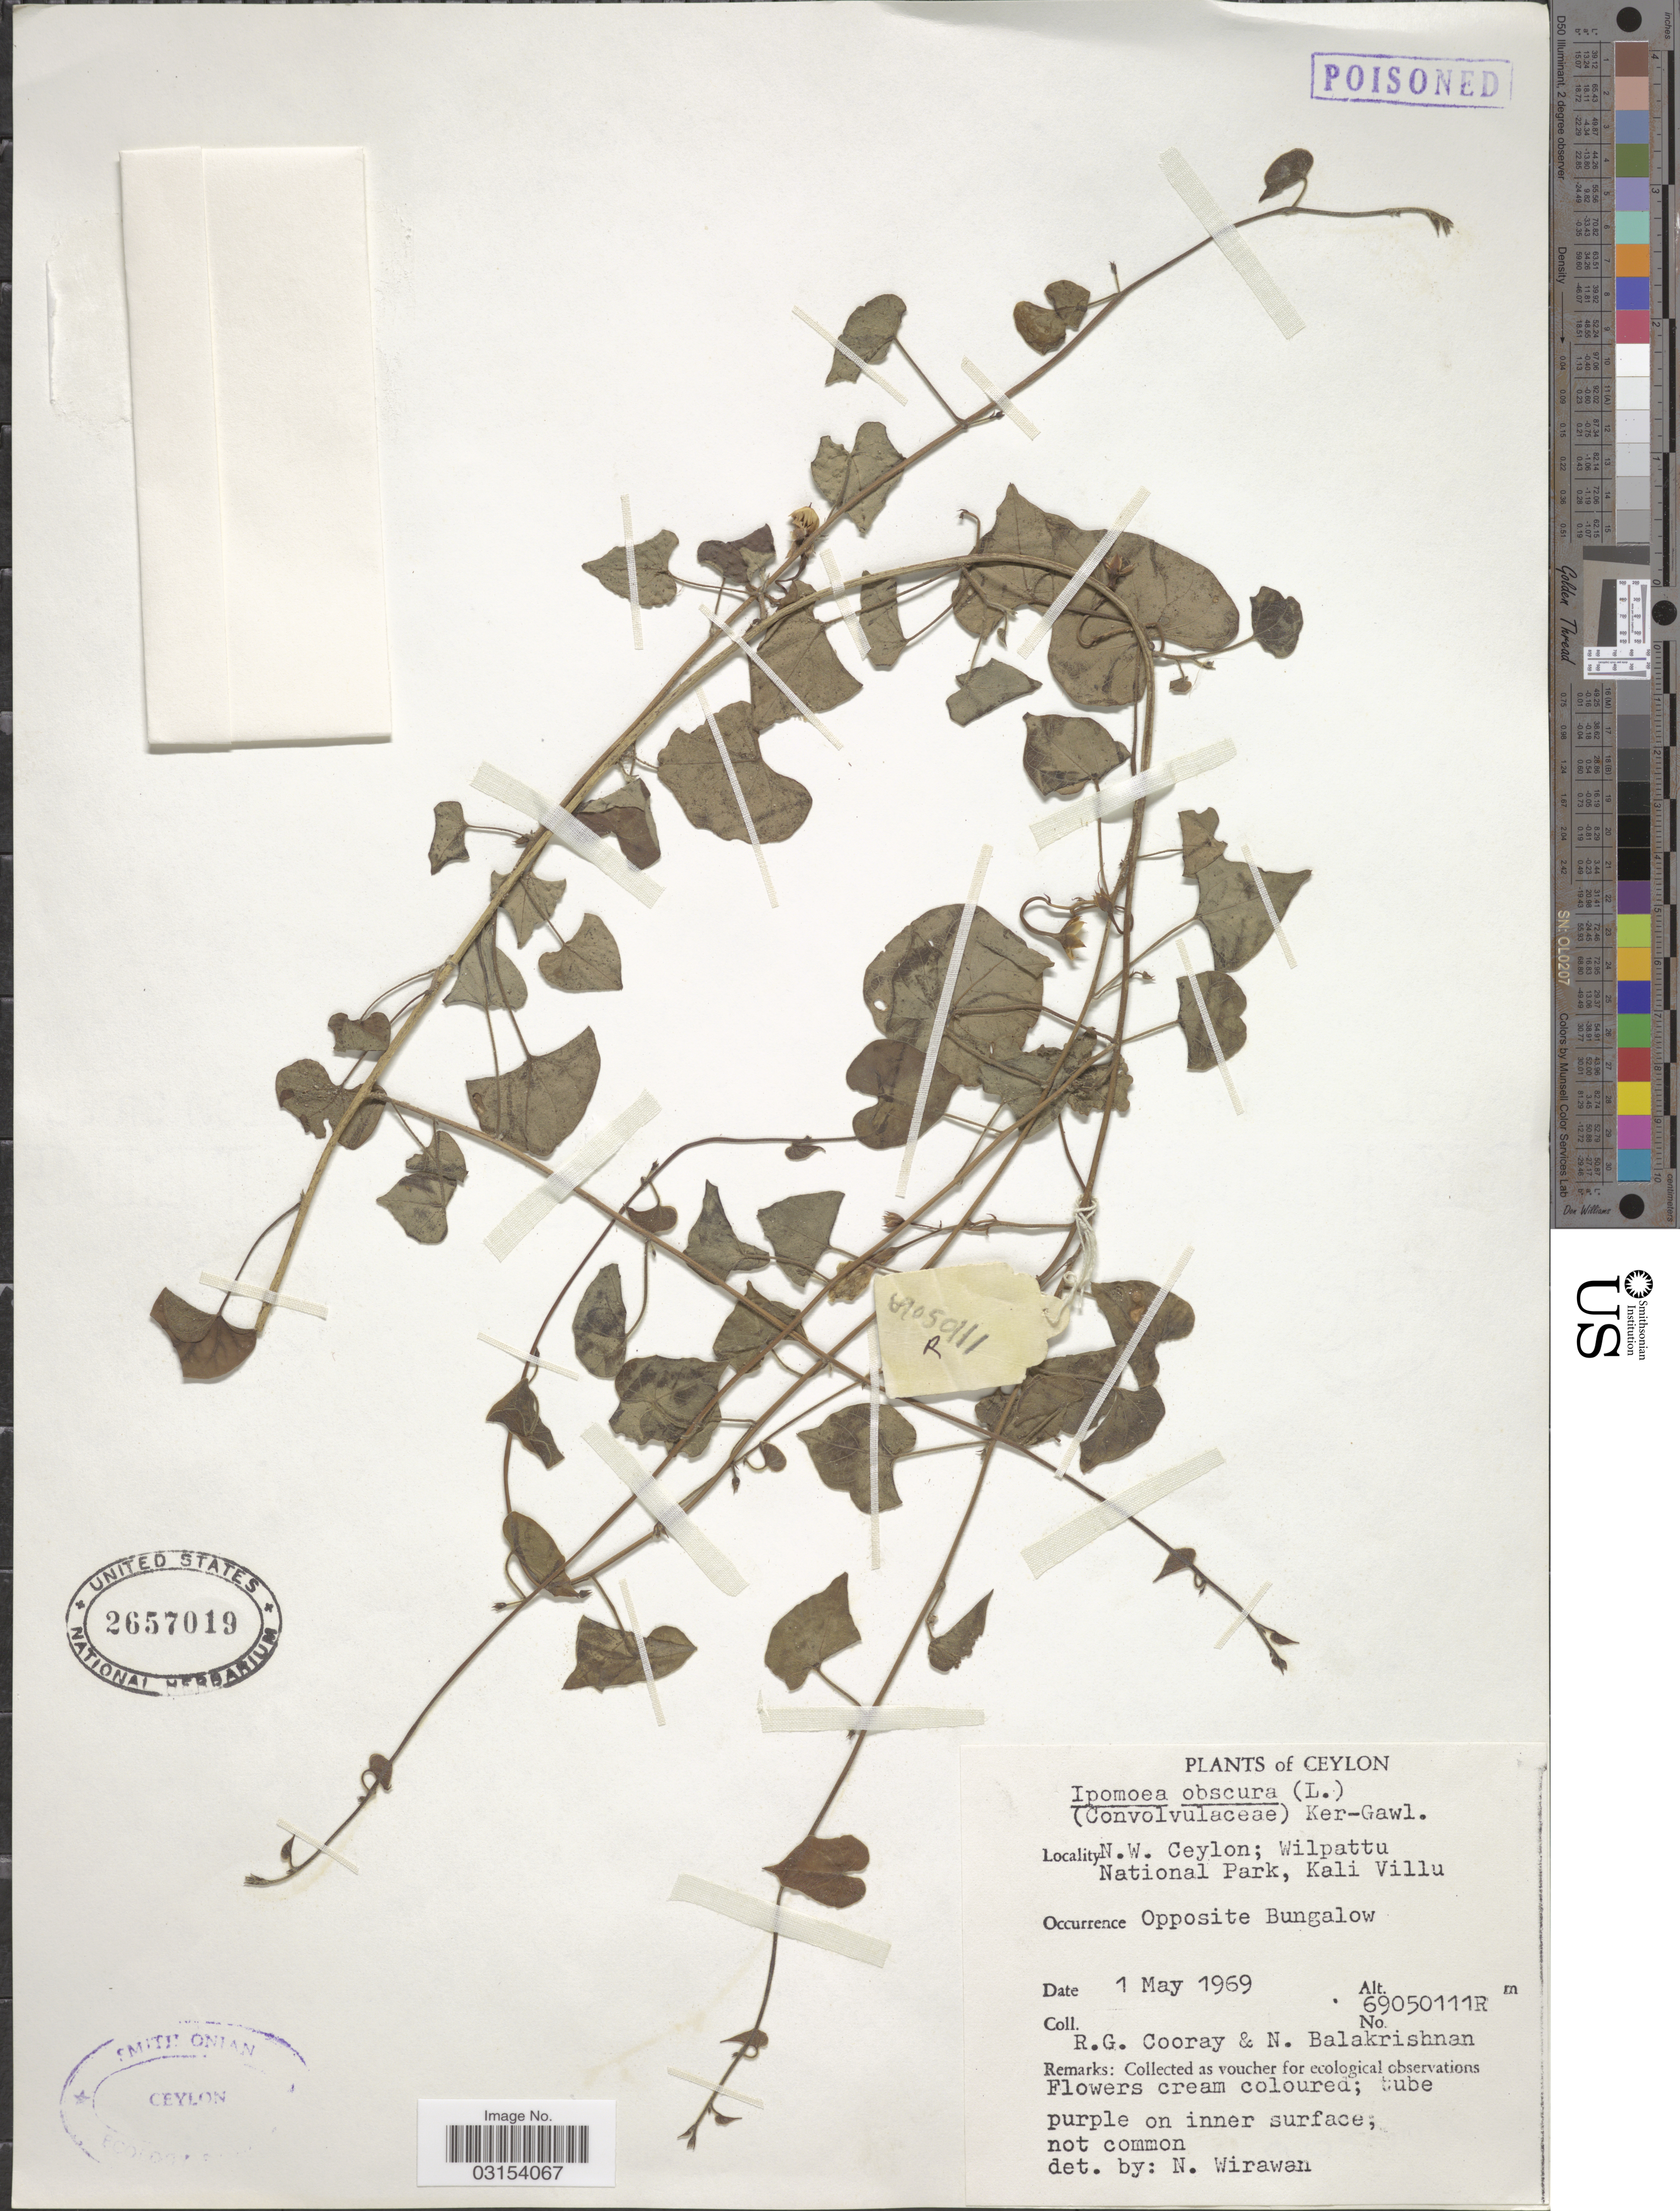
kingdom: Plantae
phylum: Tracheophyta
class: Magnoliopsida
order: Solanales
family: Convolvulaceae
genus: Ipomoea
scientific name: Ipomoea obscura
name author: (L.) Ker Gawl.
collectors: R. Cooray & N. Balakrishnan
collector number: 69050111R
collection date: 1969-05-01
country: Sri Lanka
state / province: North Western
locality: Ceylon, N.W. Ceylon; Wilpattu National Park, Kali Villu, Opposite Bungalow.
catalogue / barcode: US 2657019